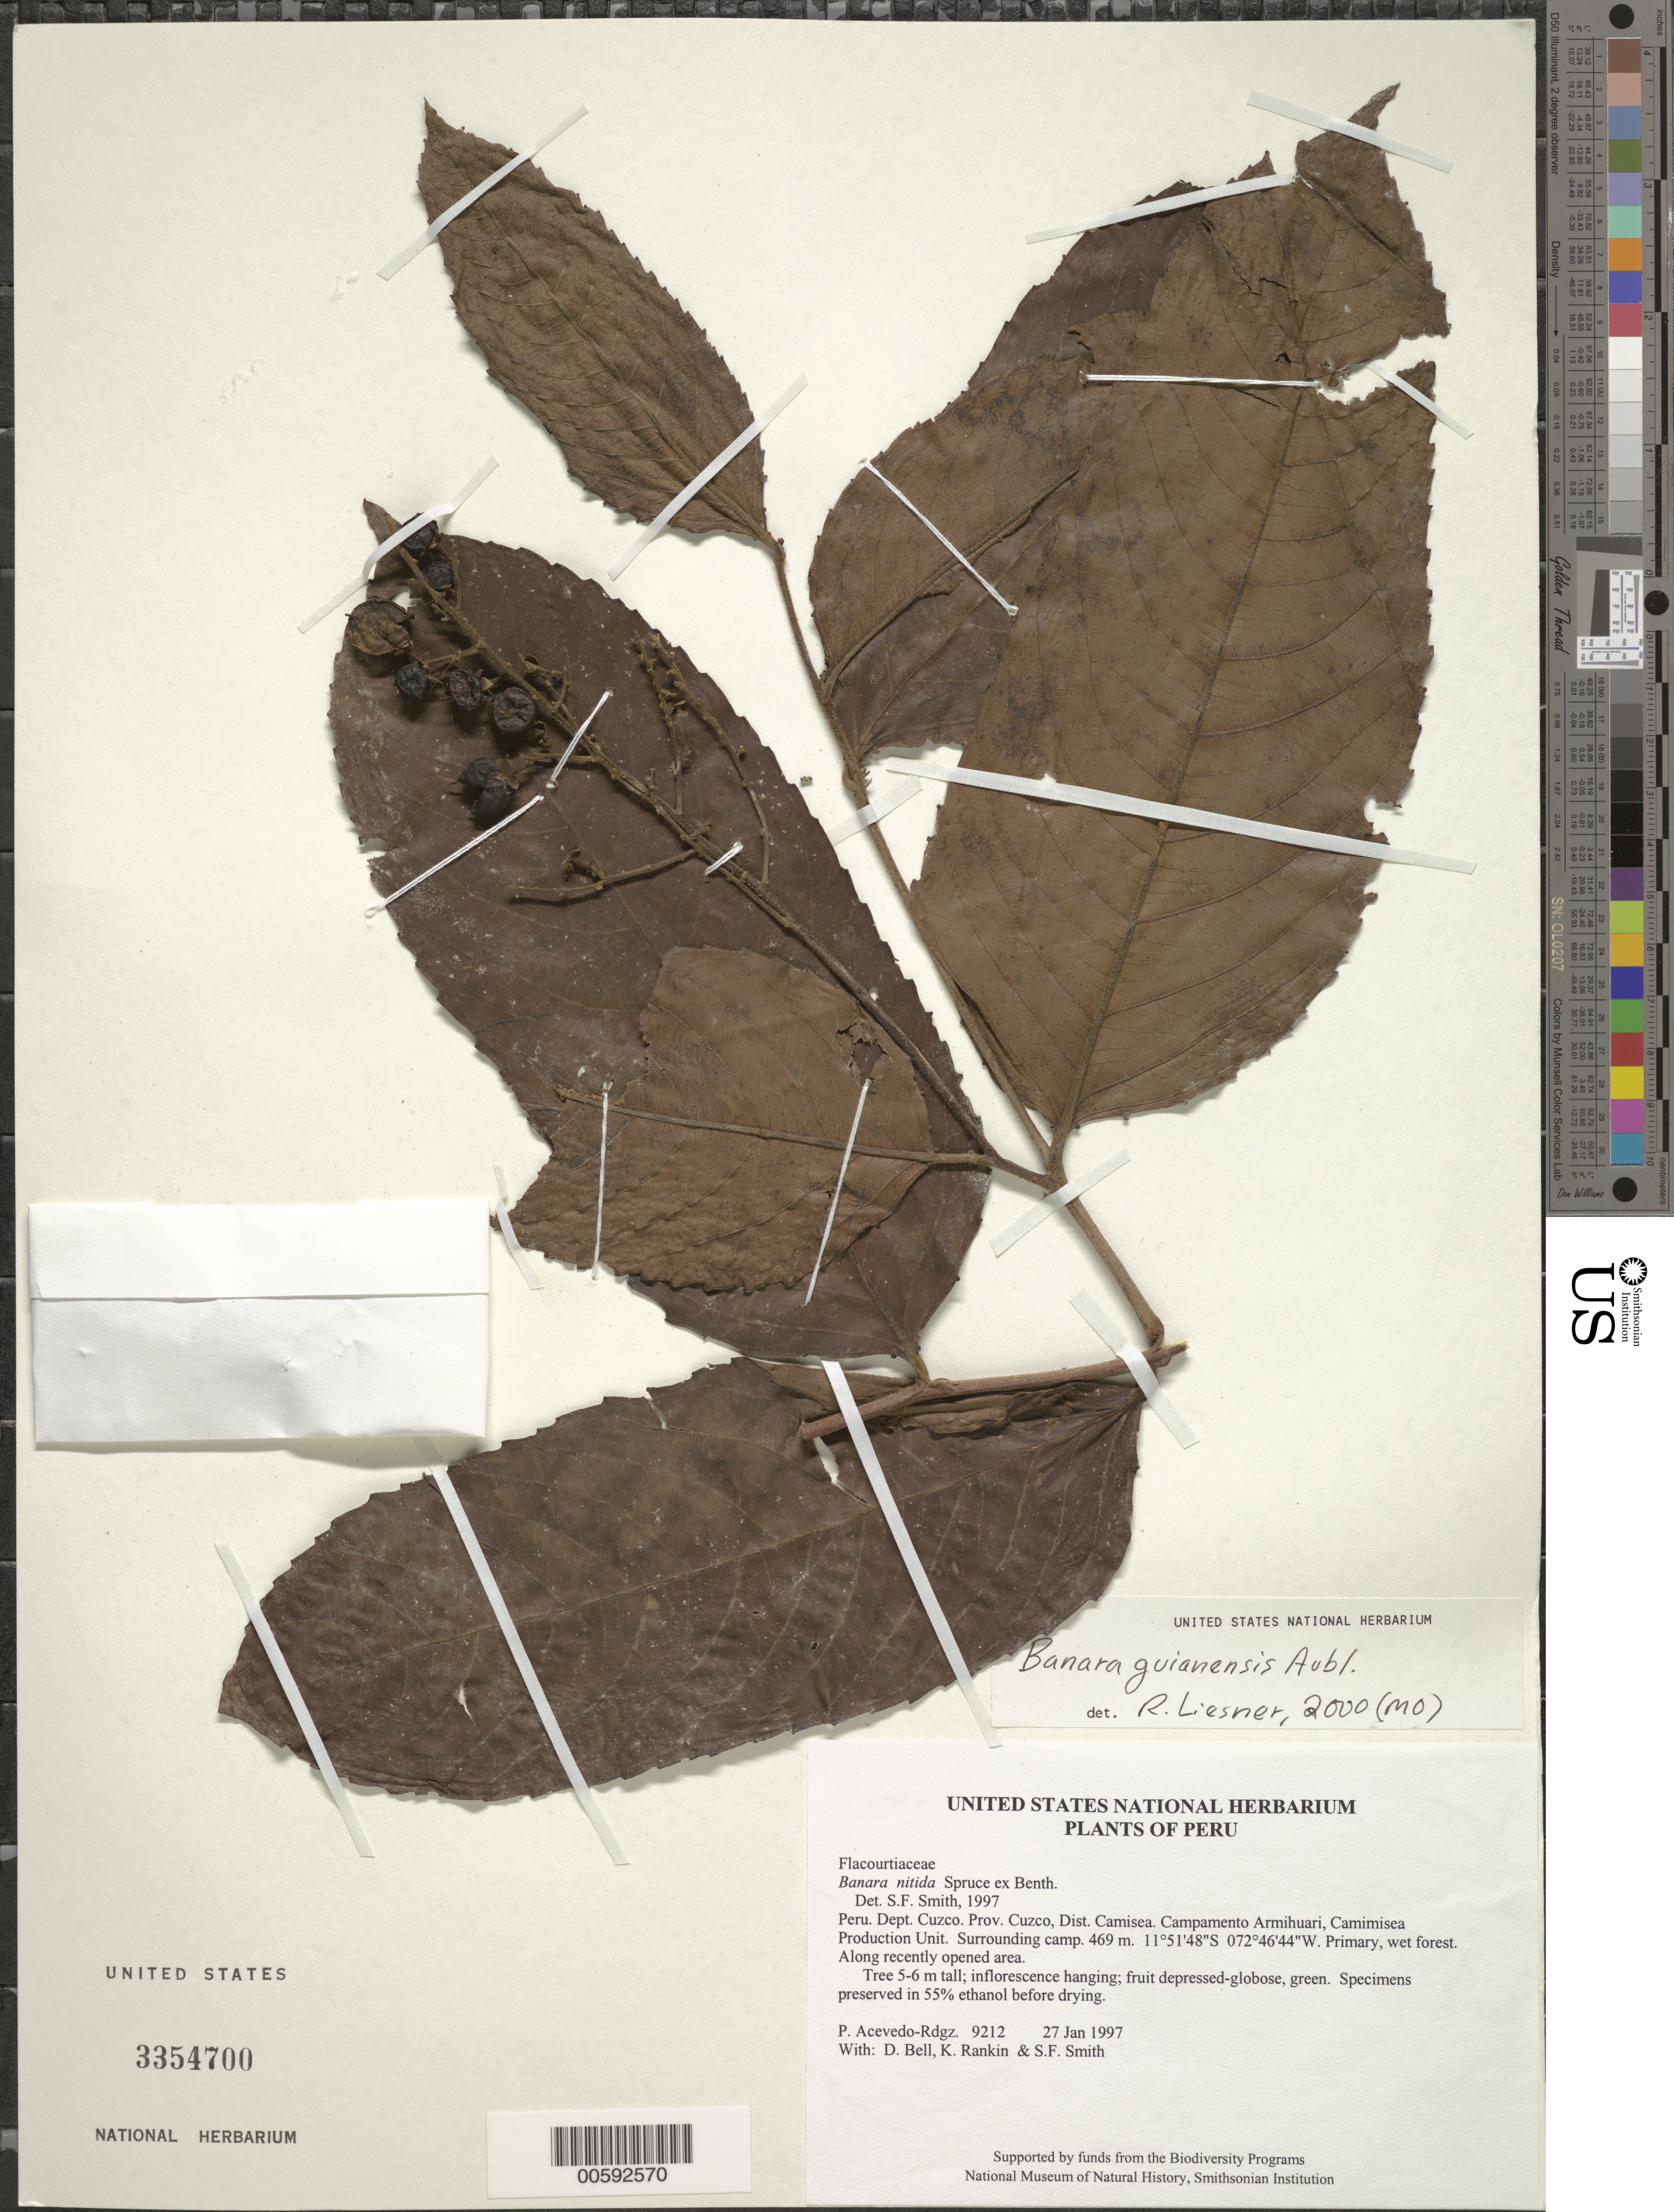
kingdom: Plantae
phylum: Tracheophyta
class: Magnoliopsida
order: Malpighiales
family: Salicaceae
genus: Banara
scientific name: Banara guianensis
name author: Aubl.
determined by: Liesner, R. L.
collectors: P. Acevedo-Rodr., D. A. Bell, K. B. Rankin & S.F. Smith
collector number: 9212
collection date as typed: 27 Jan 1997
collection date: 1997-01-27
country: Peru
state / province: Cusco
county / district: Cusco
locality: Districto Camisea, Campamento Armihuari, Camimisea Production Unit. Surrounding camp.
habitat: Primary, wet forest. Along recently opened area.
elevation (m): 469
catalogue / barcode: US 3354700